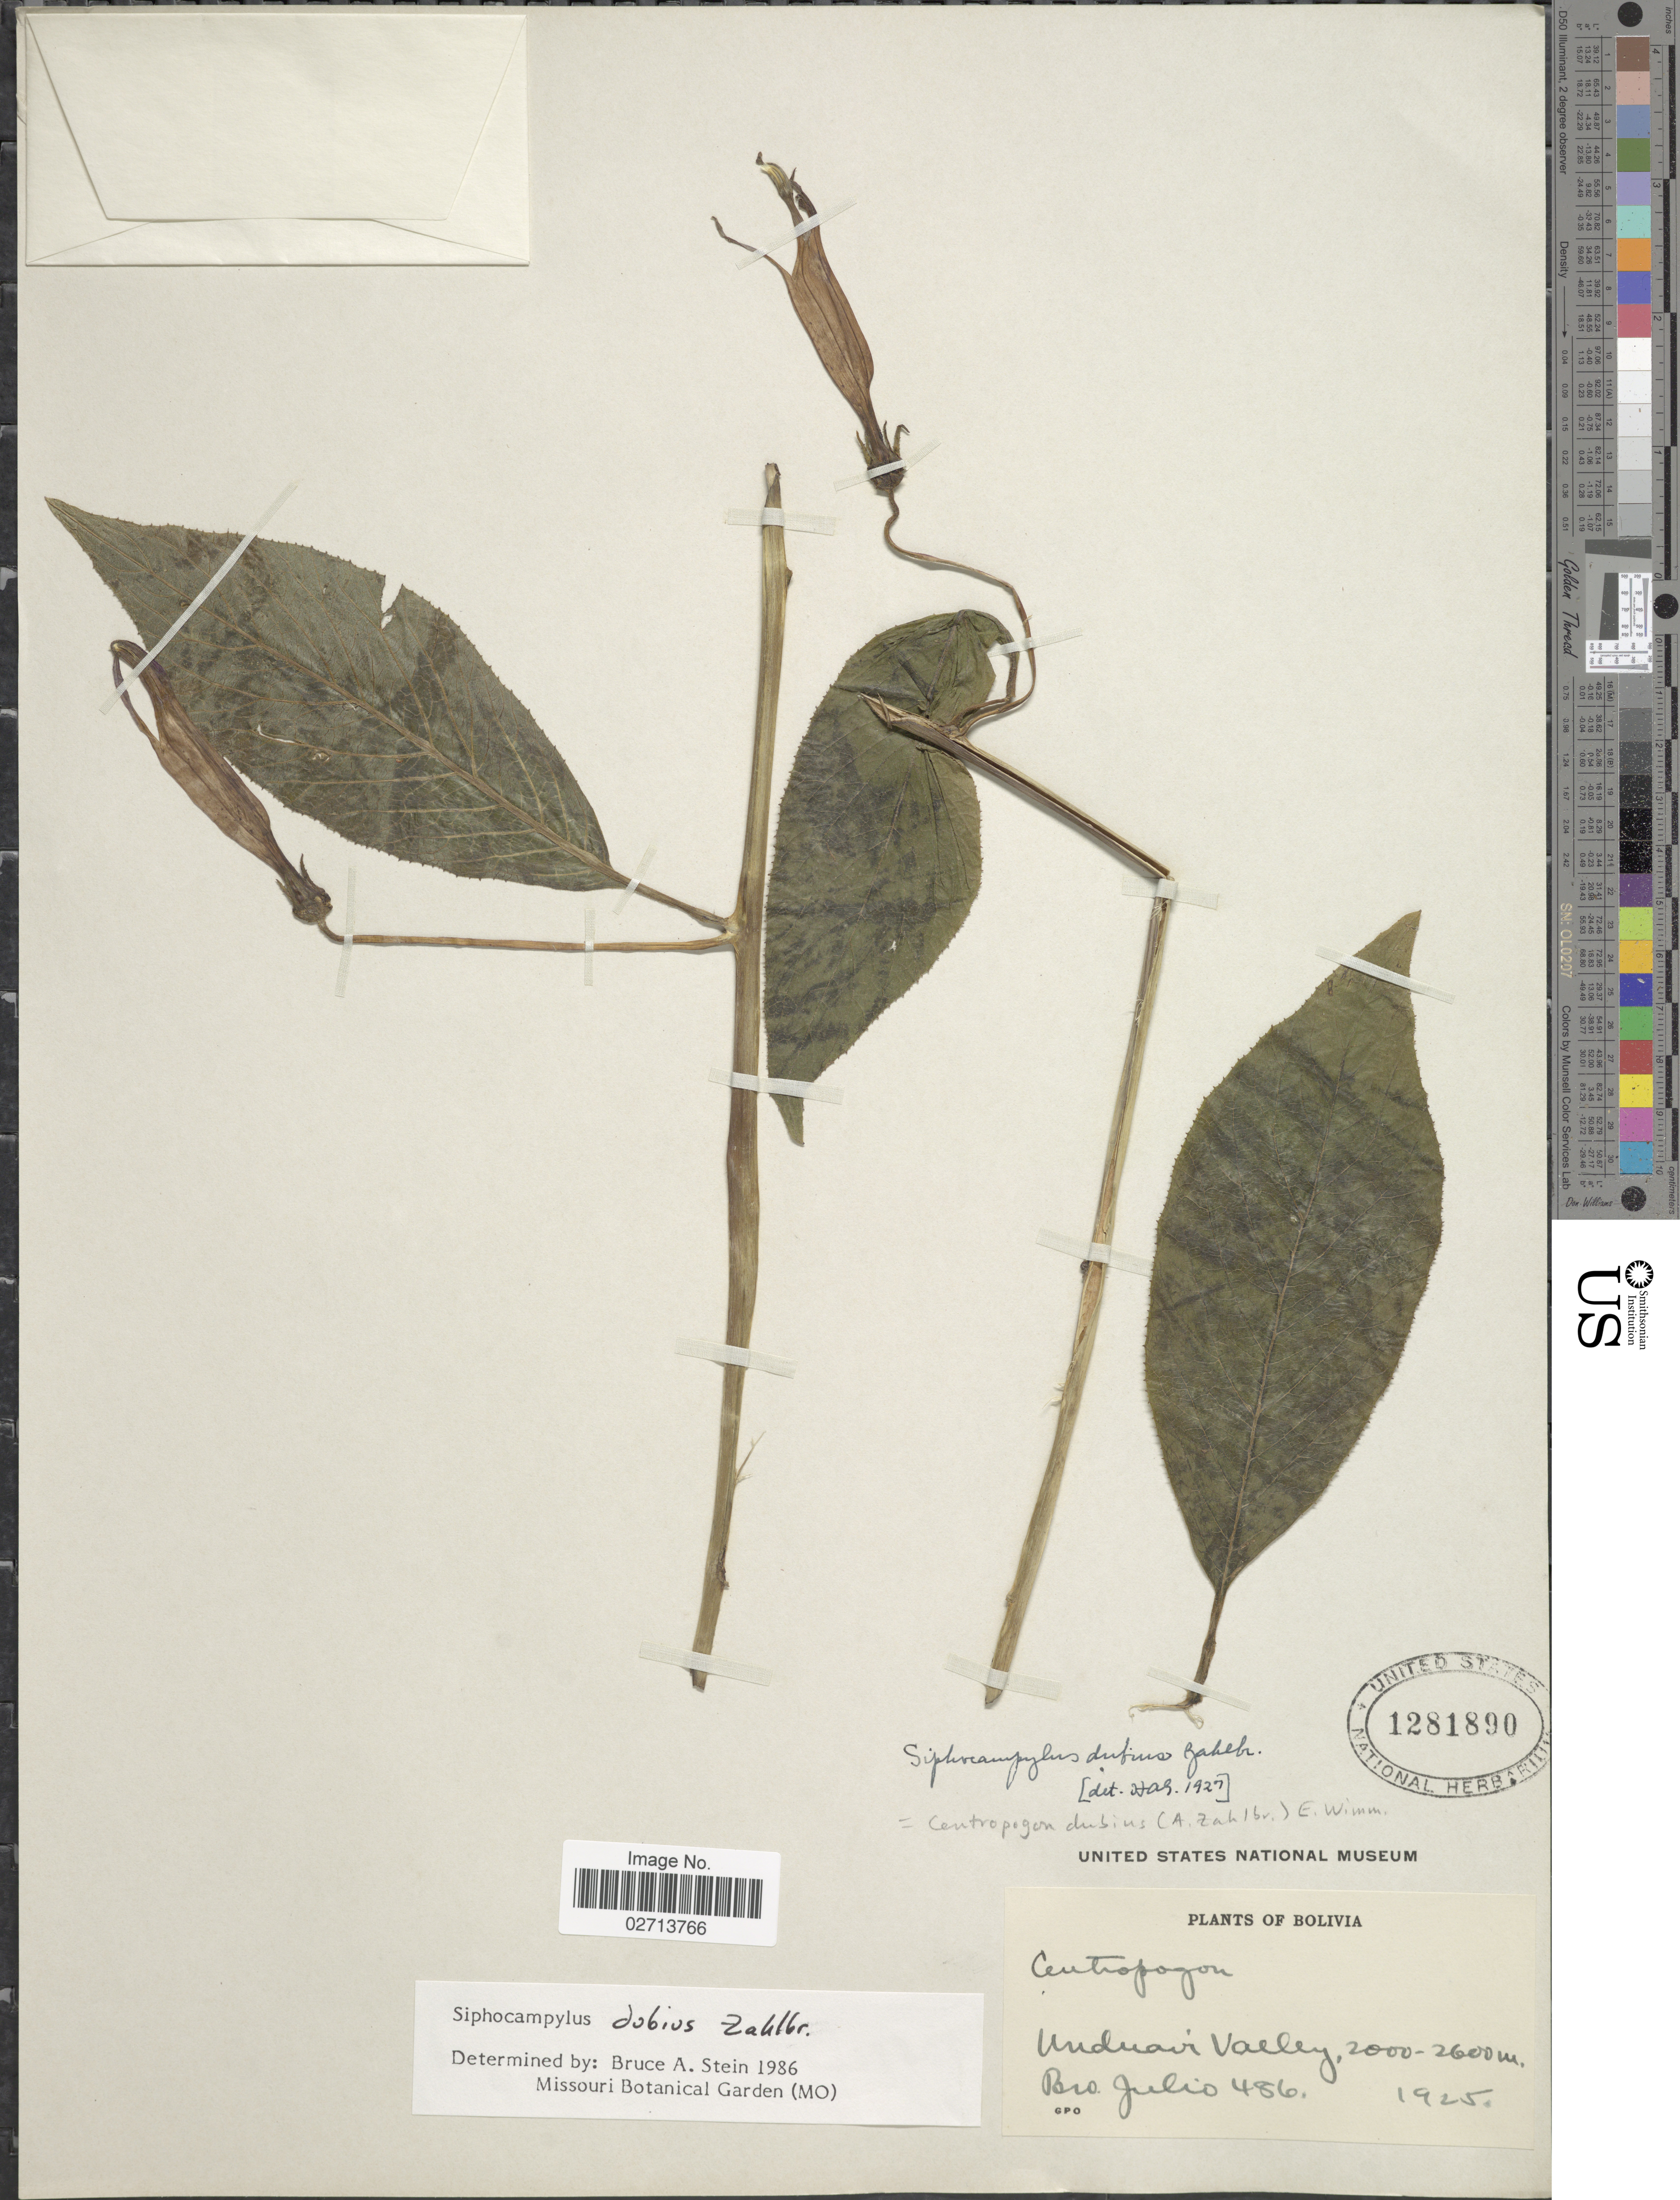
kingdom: Plantae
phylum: Tracheophyta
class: Magnoliopsida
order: Asterales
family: Campanulaceae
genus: Siphocampylus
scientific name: Siphocampylus dubius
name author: Zahlbr.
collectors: Bro. Julio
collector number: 486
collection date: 1925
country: Bolivia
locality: Unduavi Valley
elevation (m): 2000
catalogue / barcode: US 1281890